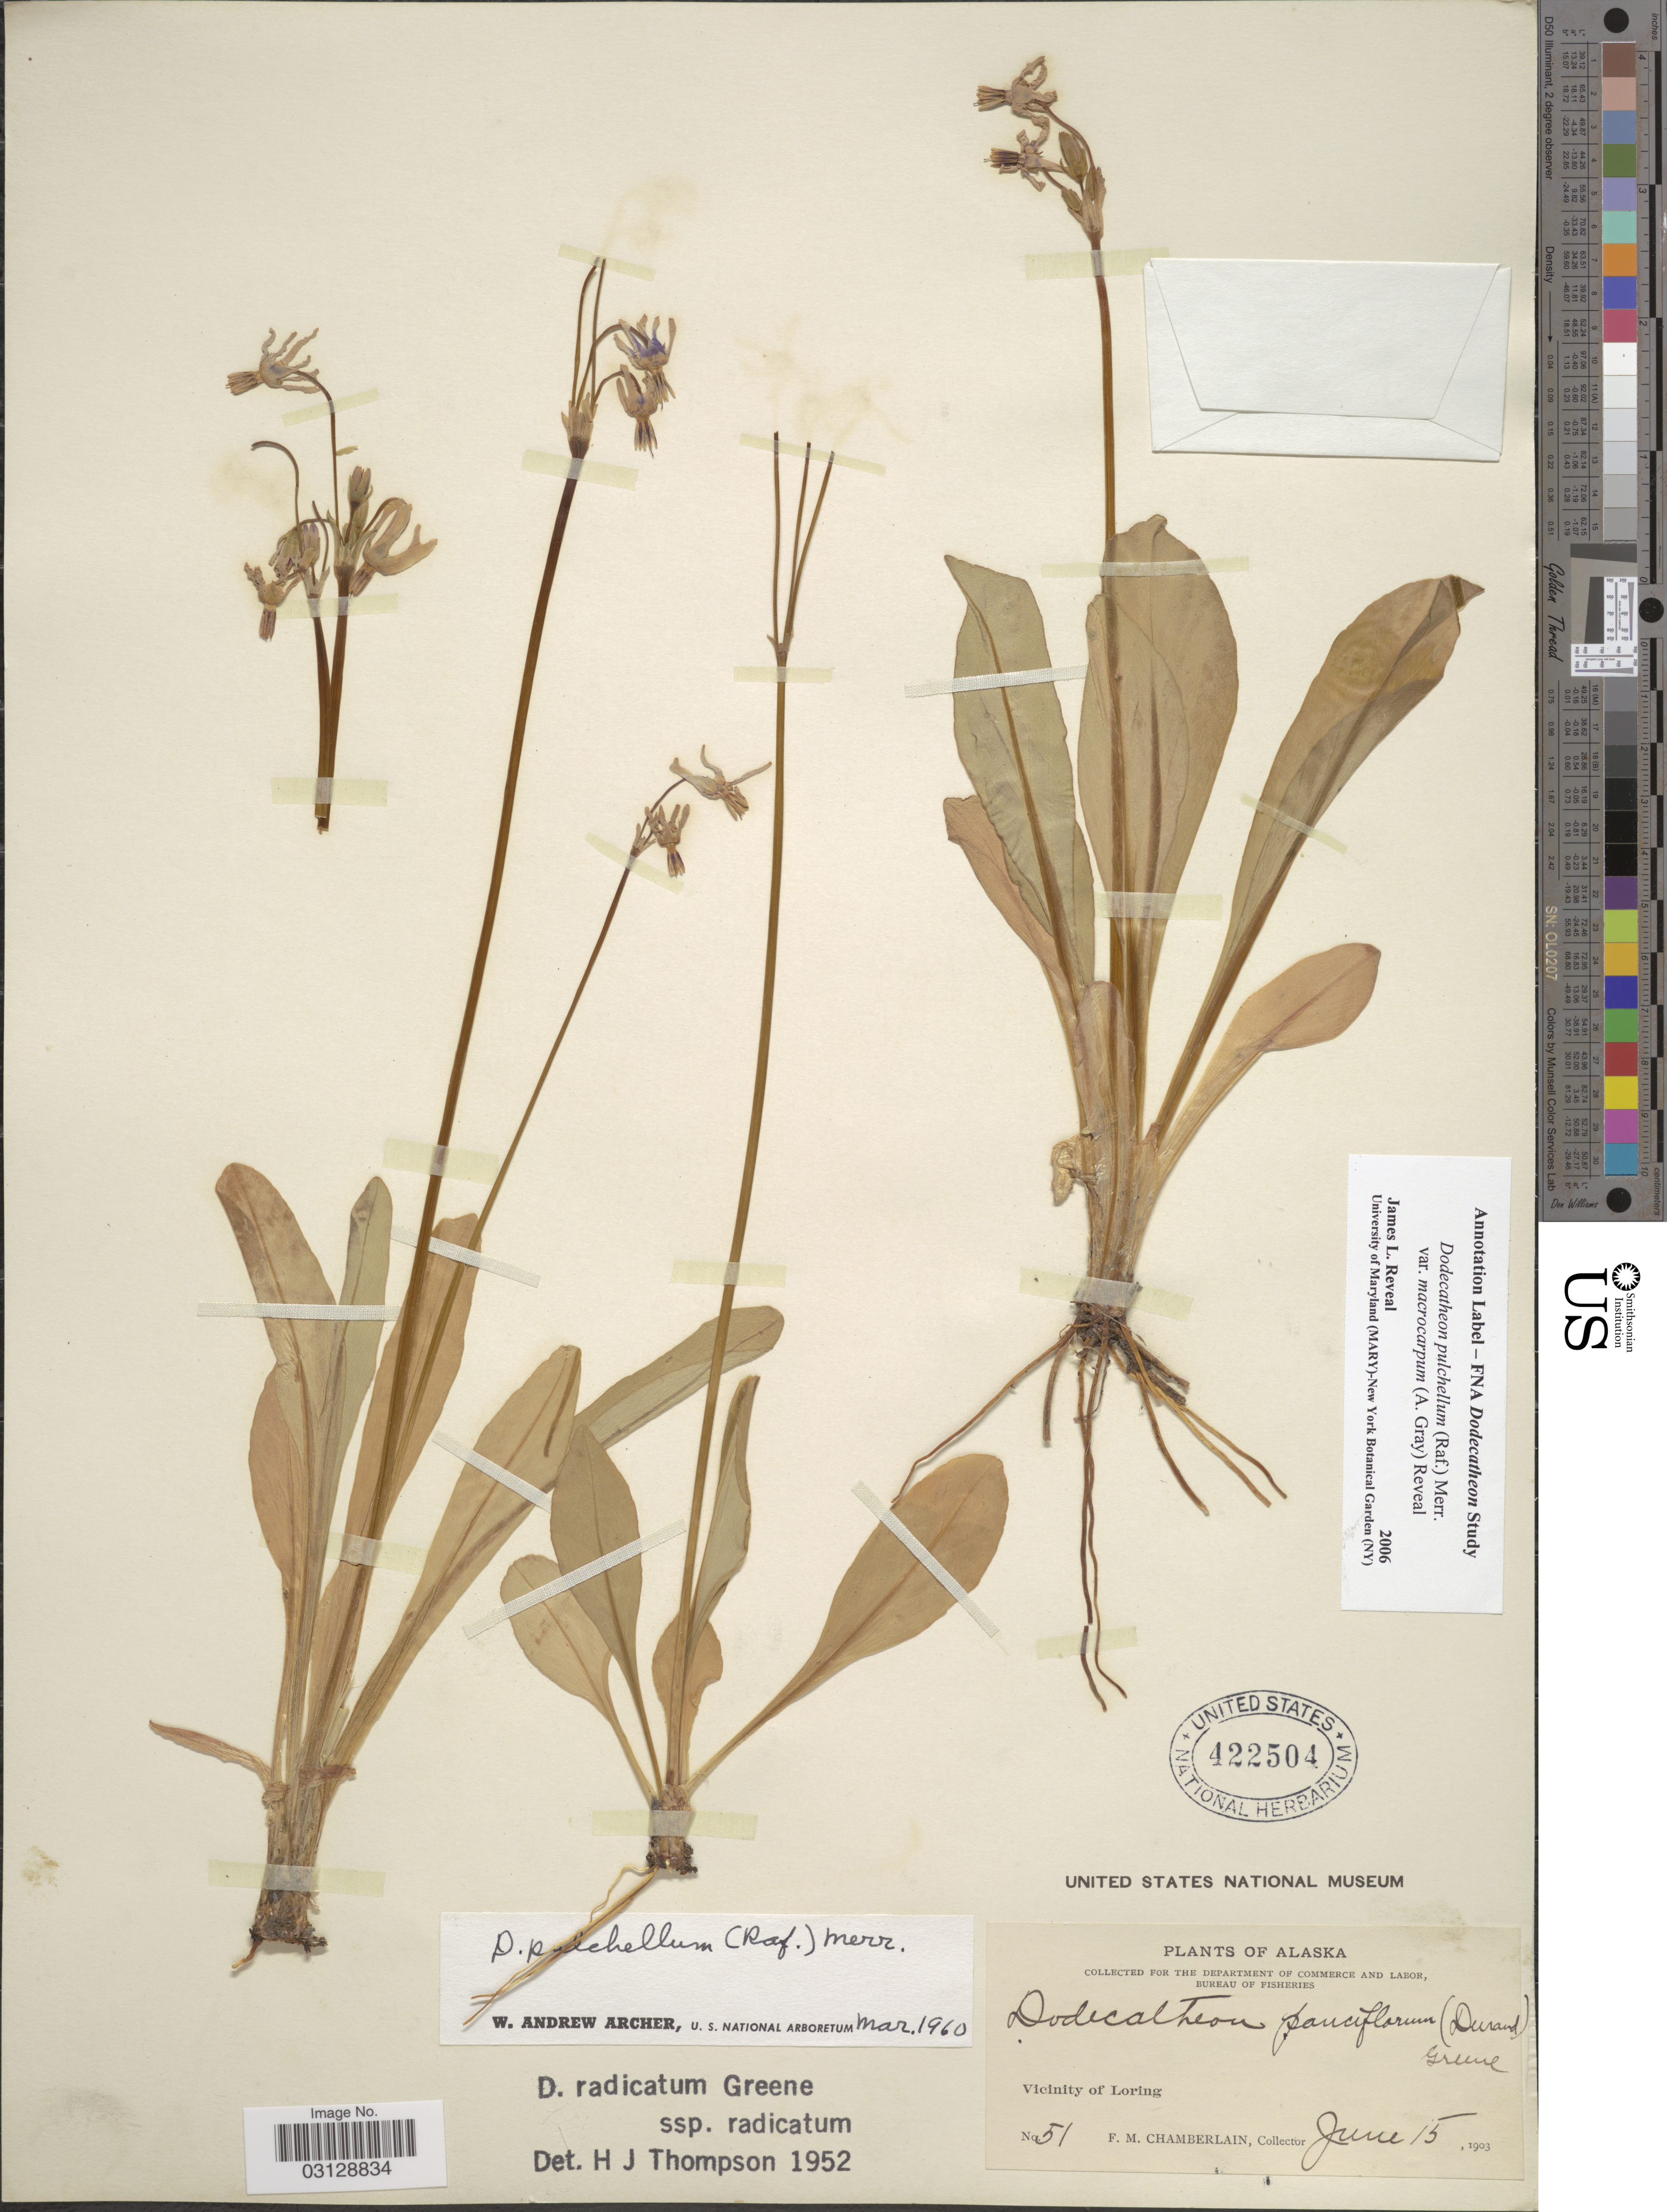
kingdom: Plantae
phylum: Tracheophyta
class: Magnoliopsida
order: Ericales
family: Primulaceae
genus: Dodecatheon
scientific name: Dodecatheon pulchellum var. macrocarpum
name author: (A. Gray) Reveal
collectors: F. Chamberlain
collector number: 51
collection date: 1903-06-15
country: United States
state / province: Alaska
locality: Vicinity of Loring.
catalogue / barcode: US 422504